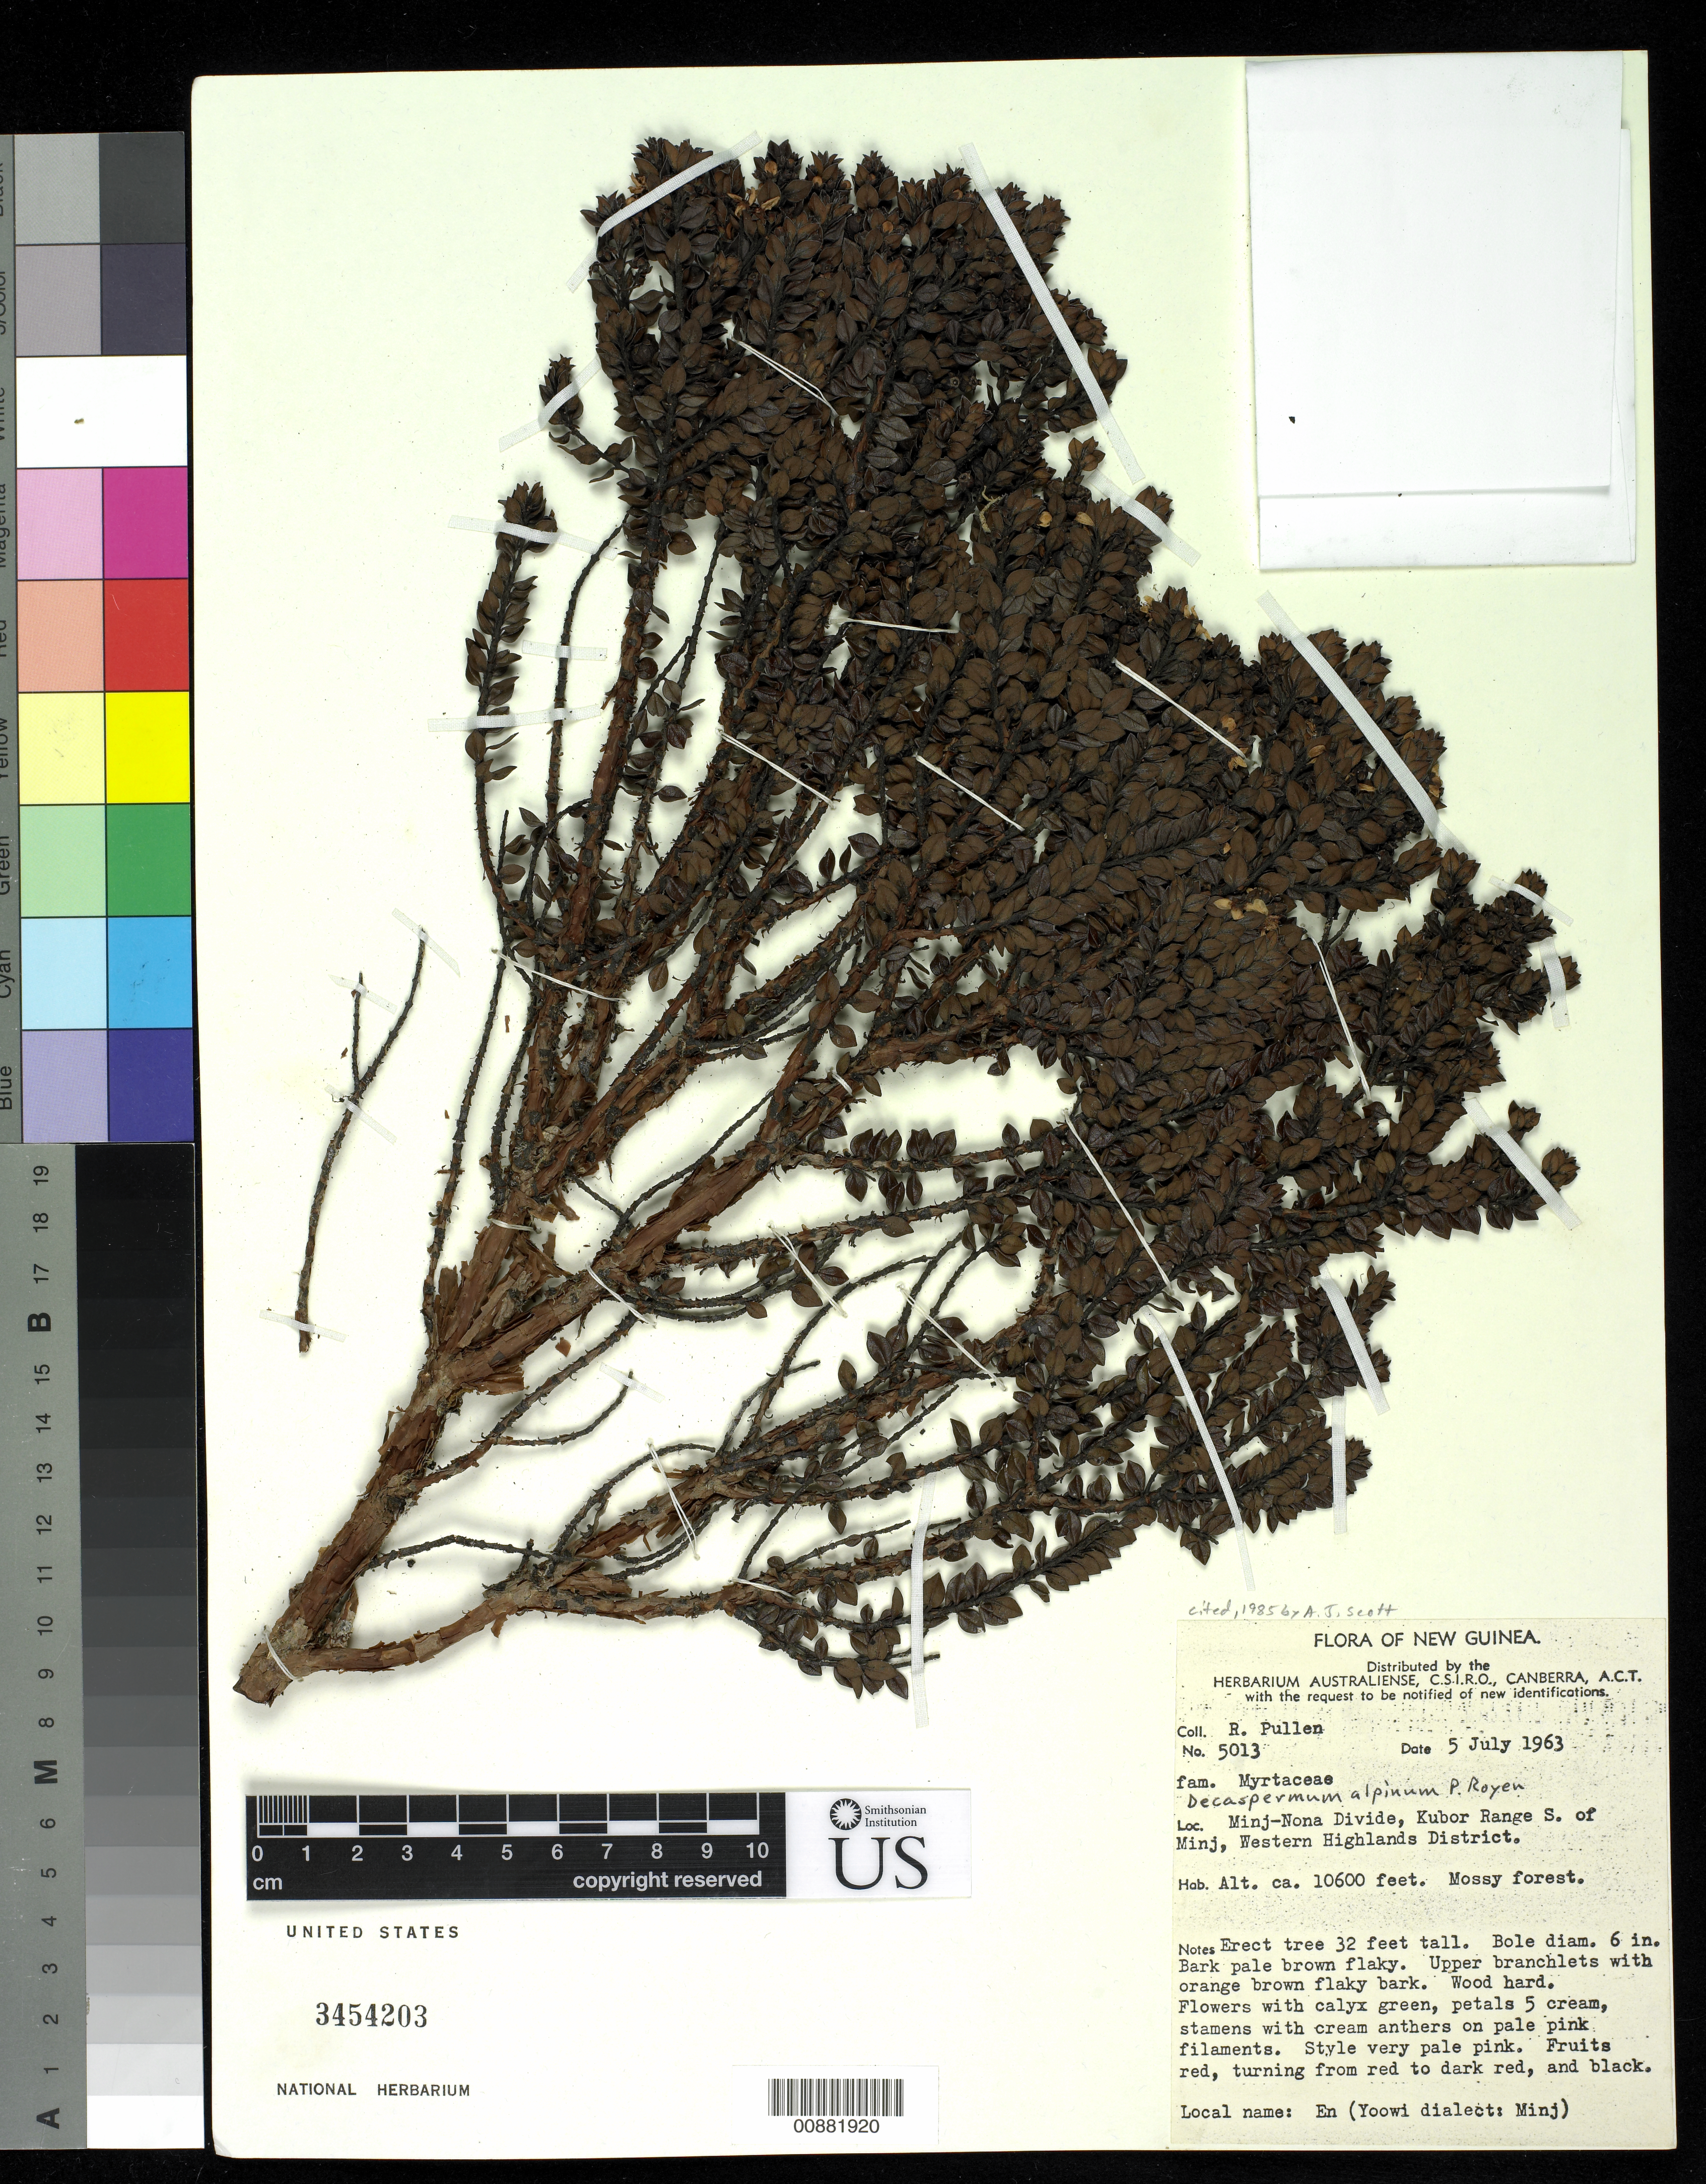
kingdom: Plantae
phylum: Tracheophyta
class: Magnoliopsida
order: Myrtales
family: Myrtaceae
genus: Decaspermum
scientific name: Decaspermum alpinum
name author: P. Royen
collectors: R. Pullen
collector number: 5013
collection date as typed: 05 Jul 1963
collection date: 1963-07-05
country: Papua New Guinea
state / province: Western Highlands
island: New Guinea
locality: Minj-Nona Divide, Kubor Range S. of Minj.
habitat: Mossy forest.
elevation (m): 3231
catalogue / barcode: US 3454203